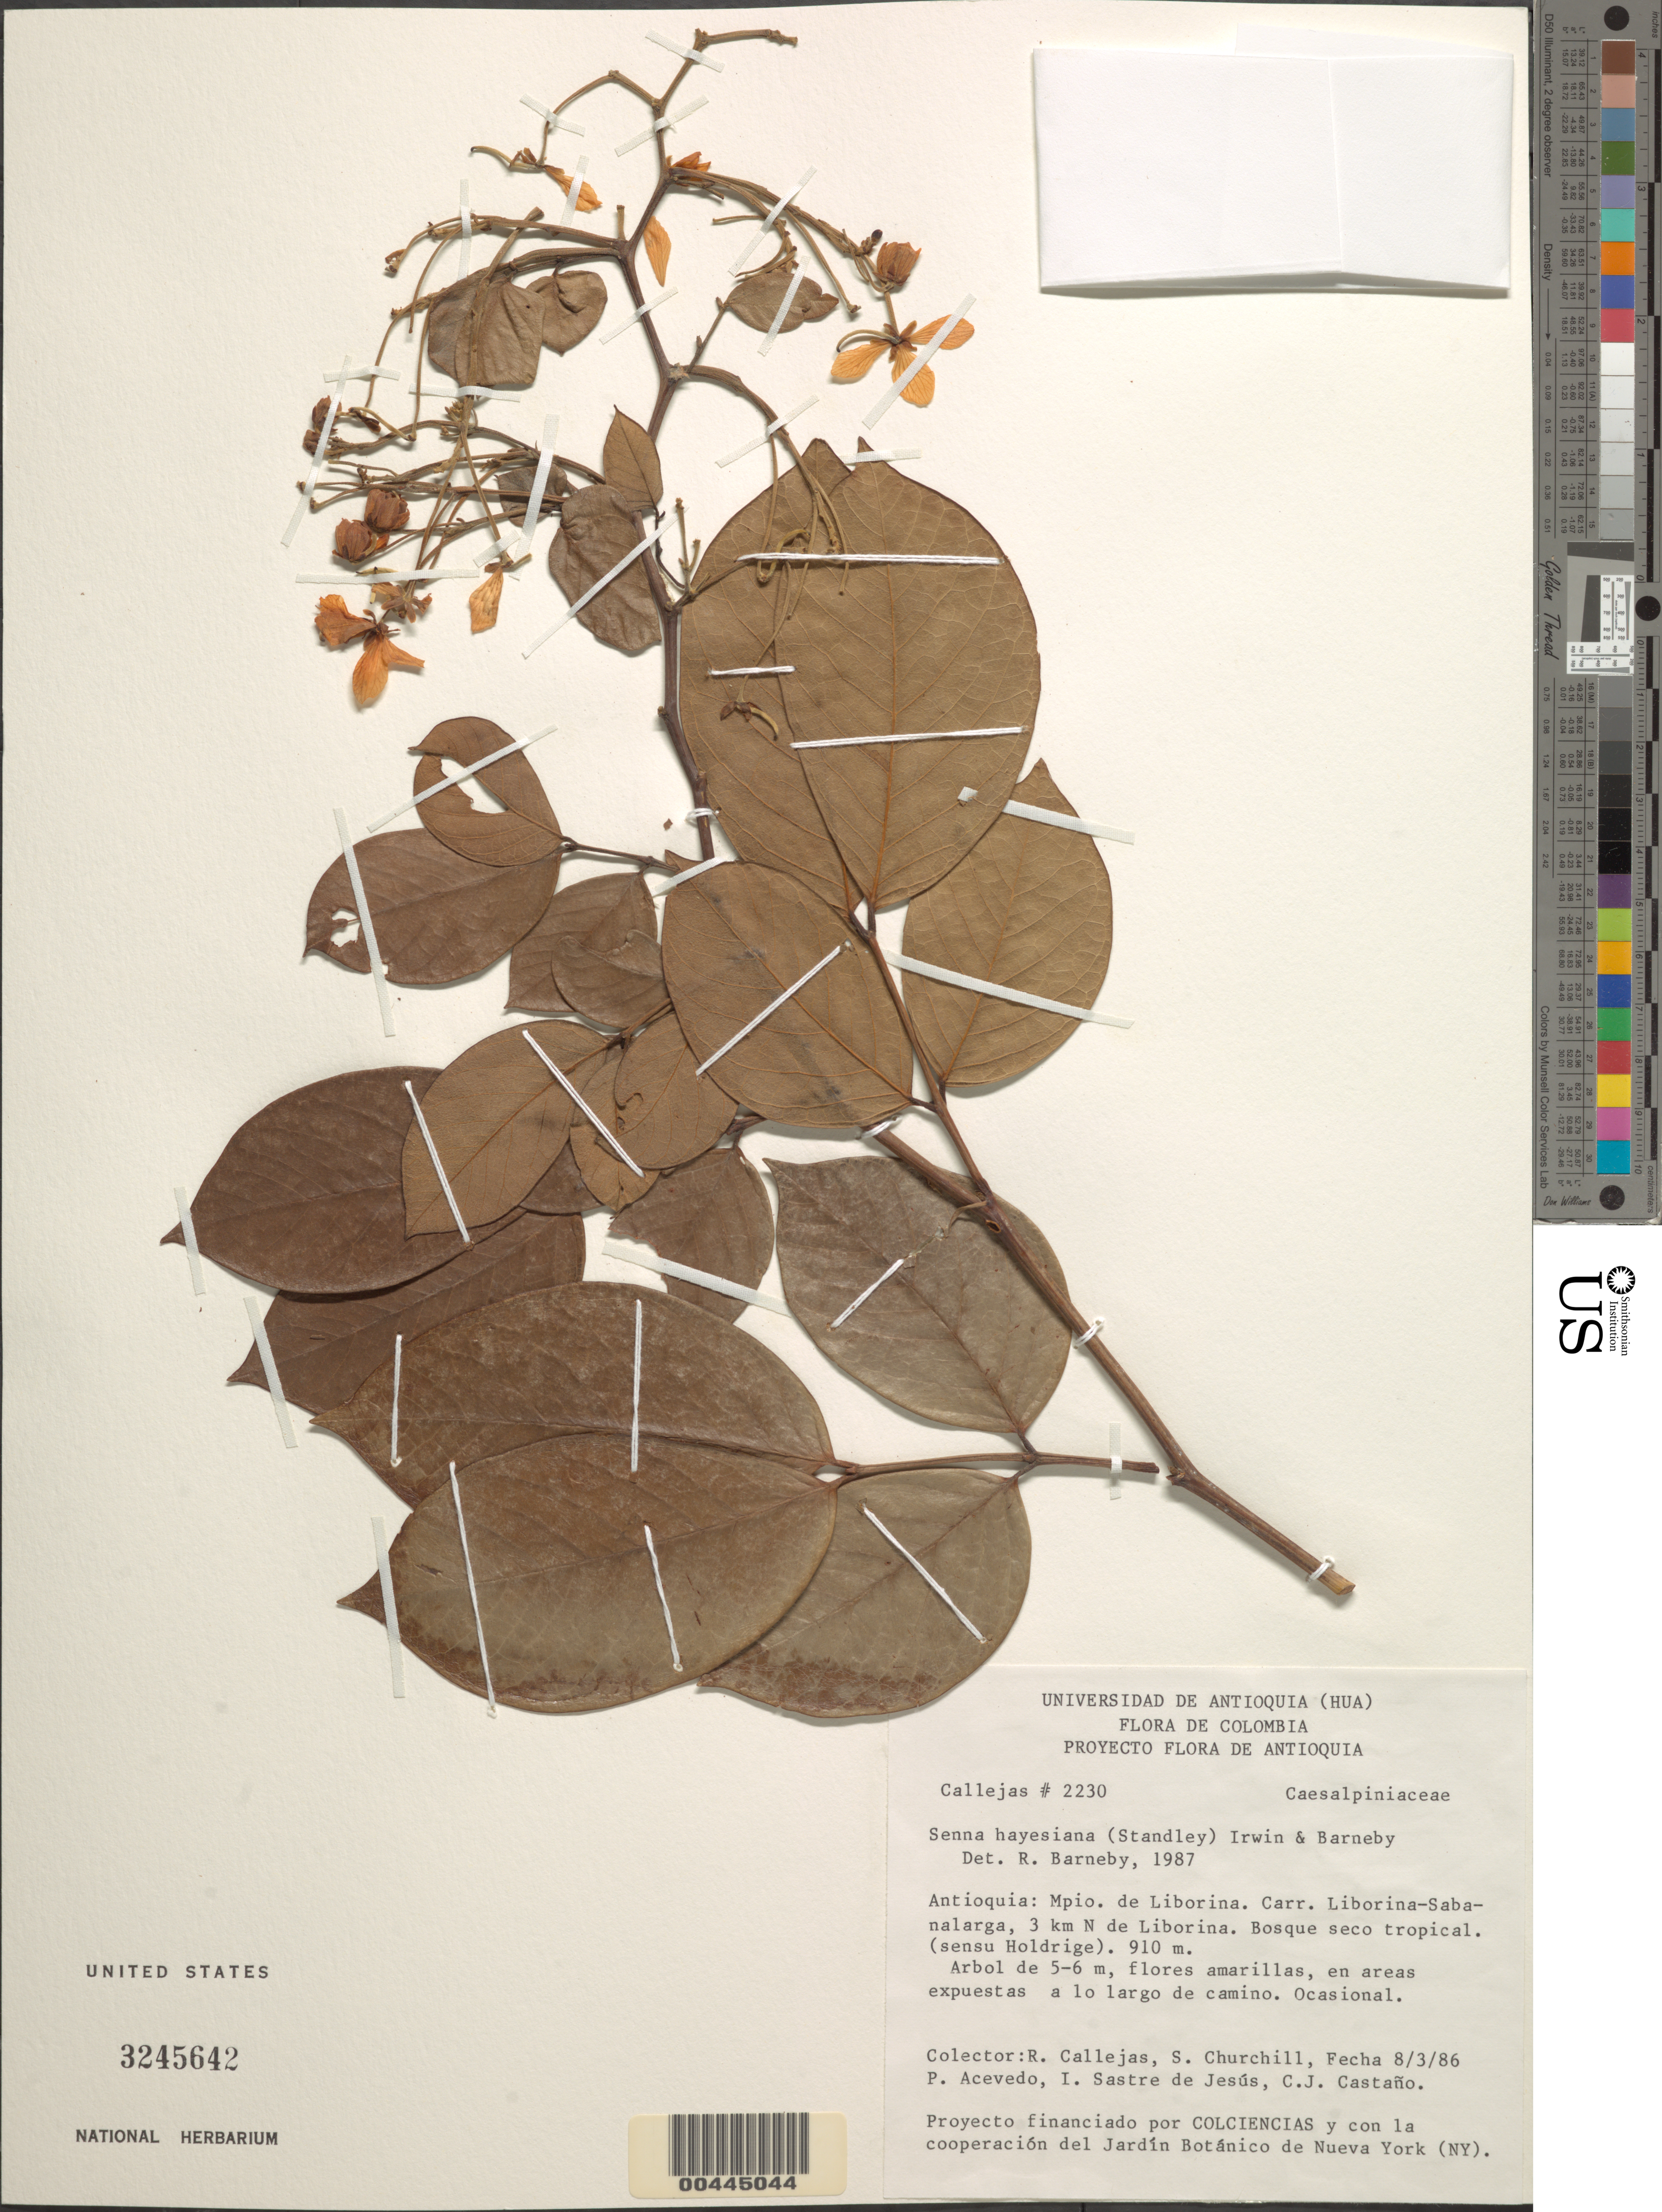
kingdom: Plantae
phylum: Tracheophyta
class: Magnoliopsida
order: Fabales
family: Fabaceae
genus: Senna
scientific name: Senna hayesiana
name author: (Britton & Rose) H.S. Irwin & Barneby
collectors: R. Callejas, S. Churchill, P. Acevedo-Rodr., I. Sastre-de Jesús & C. Castano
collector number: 2230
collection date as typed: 08 Mar 1986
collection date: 1986-03-08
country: Colombia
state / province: Antioquia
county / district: Liborina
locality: N of Liborina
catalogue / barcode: US 3245642